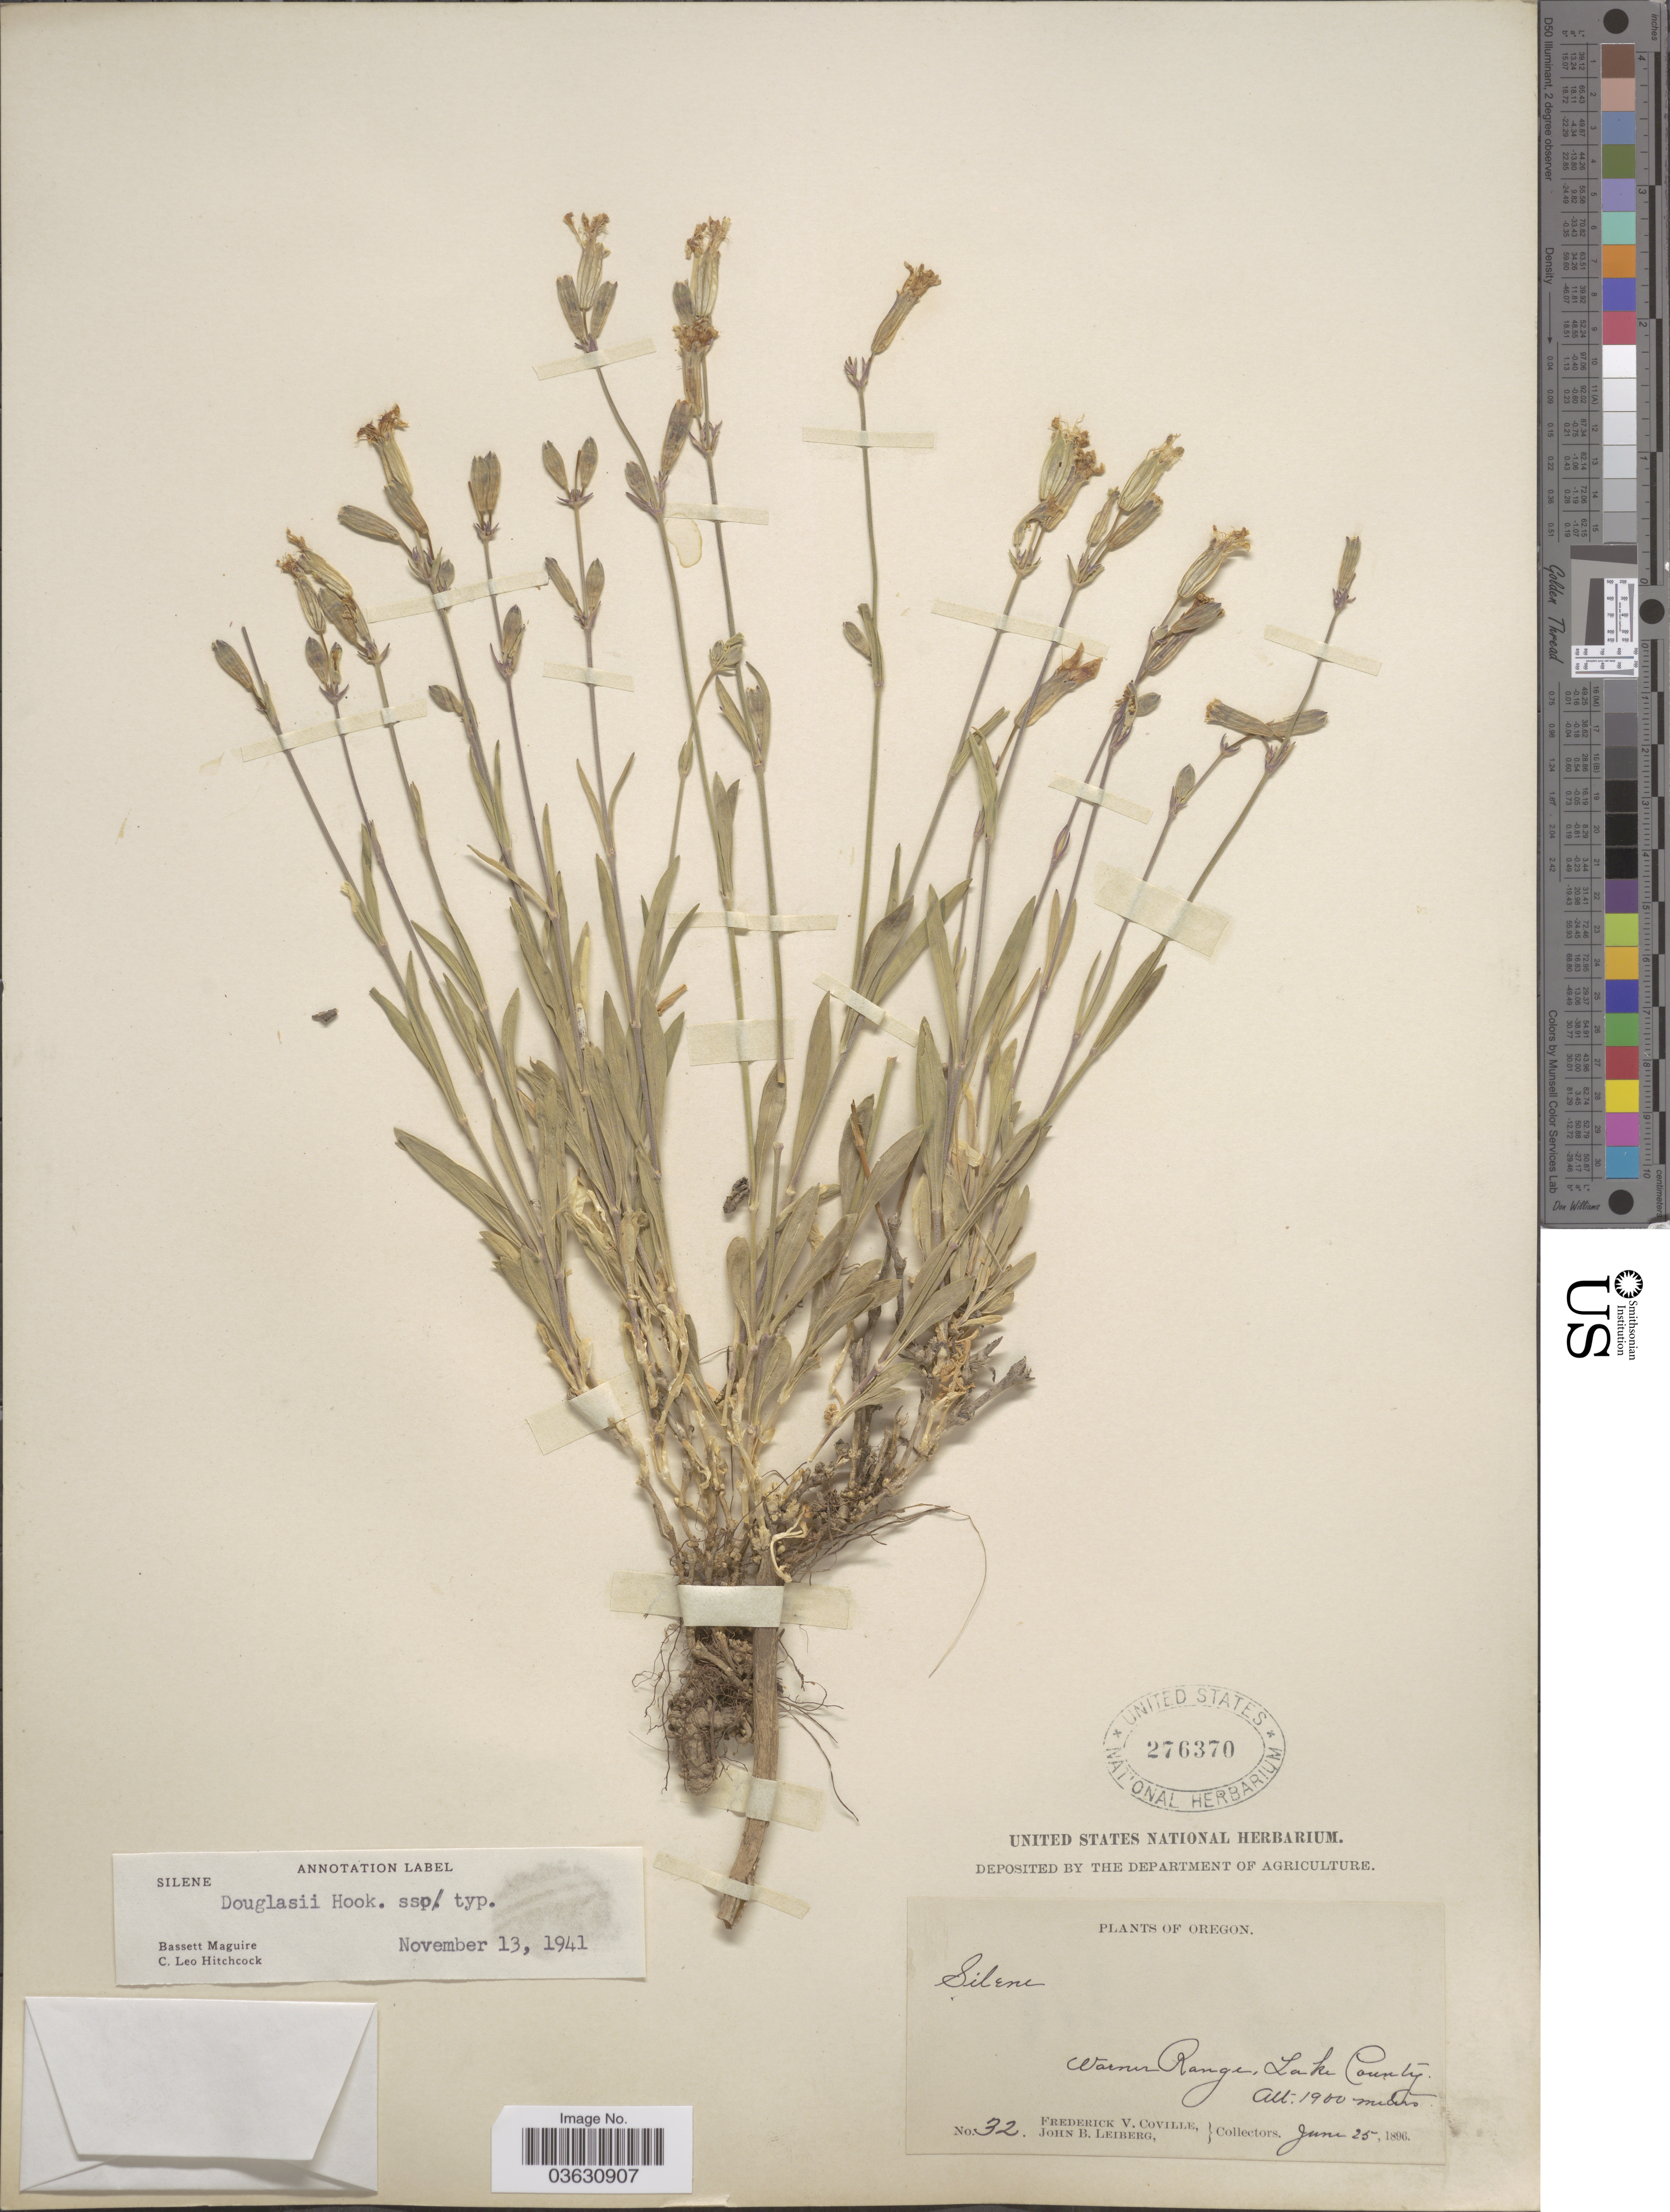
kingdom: Plantae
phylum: Tracheophyta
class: Magnoliopsida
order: Caryophyllales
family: Caryophyllaceae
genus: Silene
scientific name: Silene douglasii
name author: Hook.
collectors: F. V. Coville & J. B. Leiberg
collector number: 32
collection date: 1896-06-25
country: United States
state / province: Oregon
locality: Warner Range, Lake County.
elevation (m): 1900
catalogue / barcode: US 276370